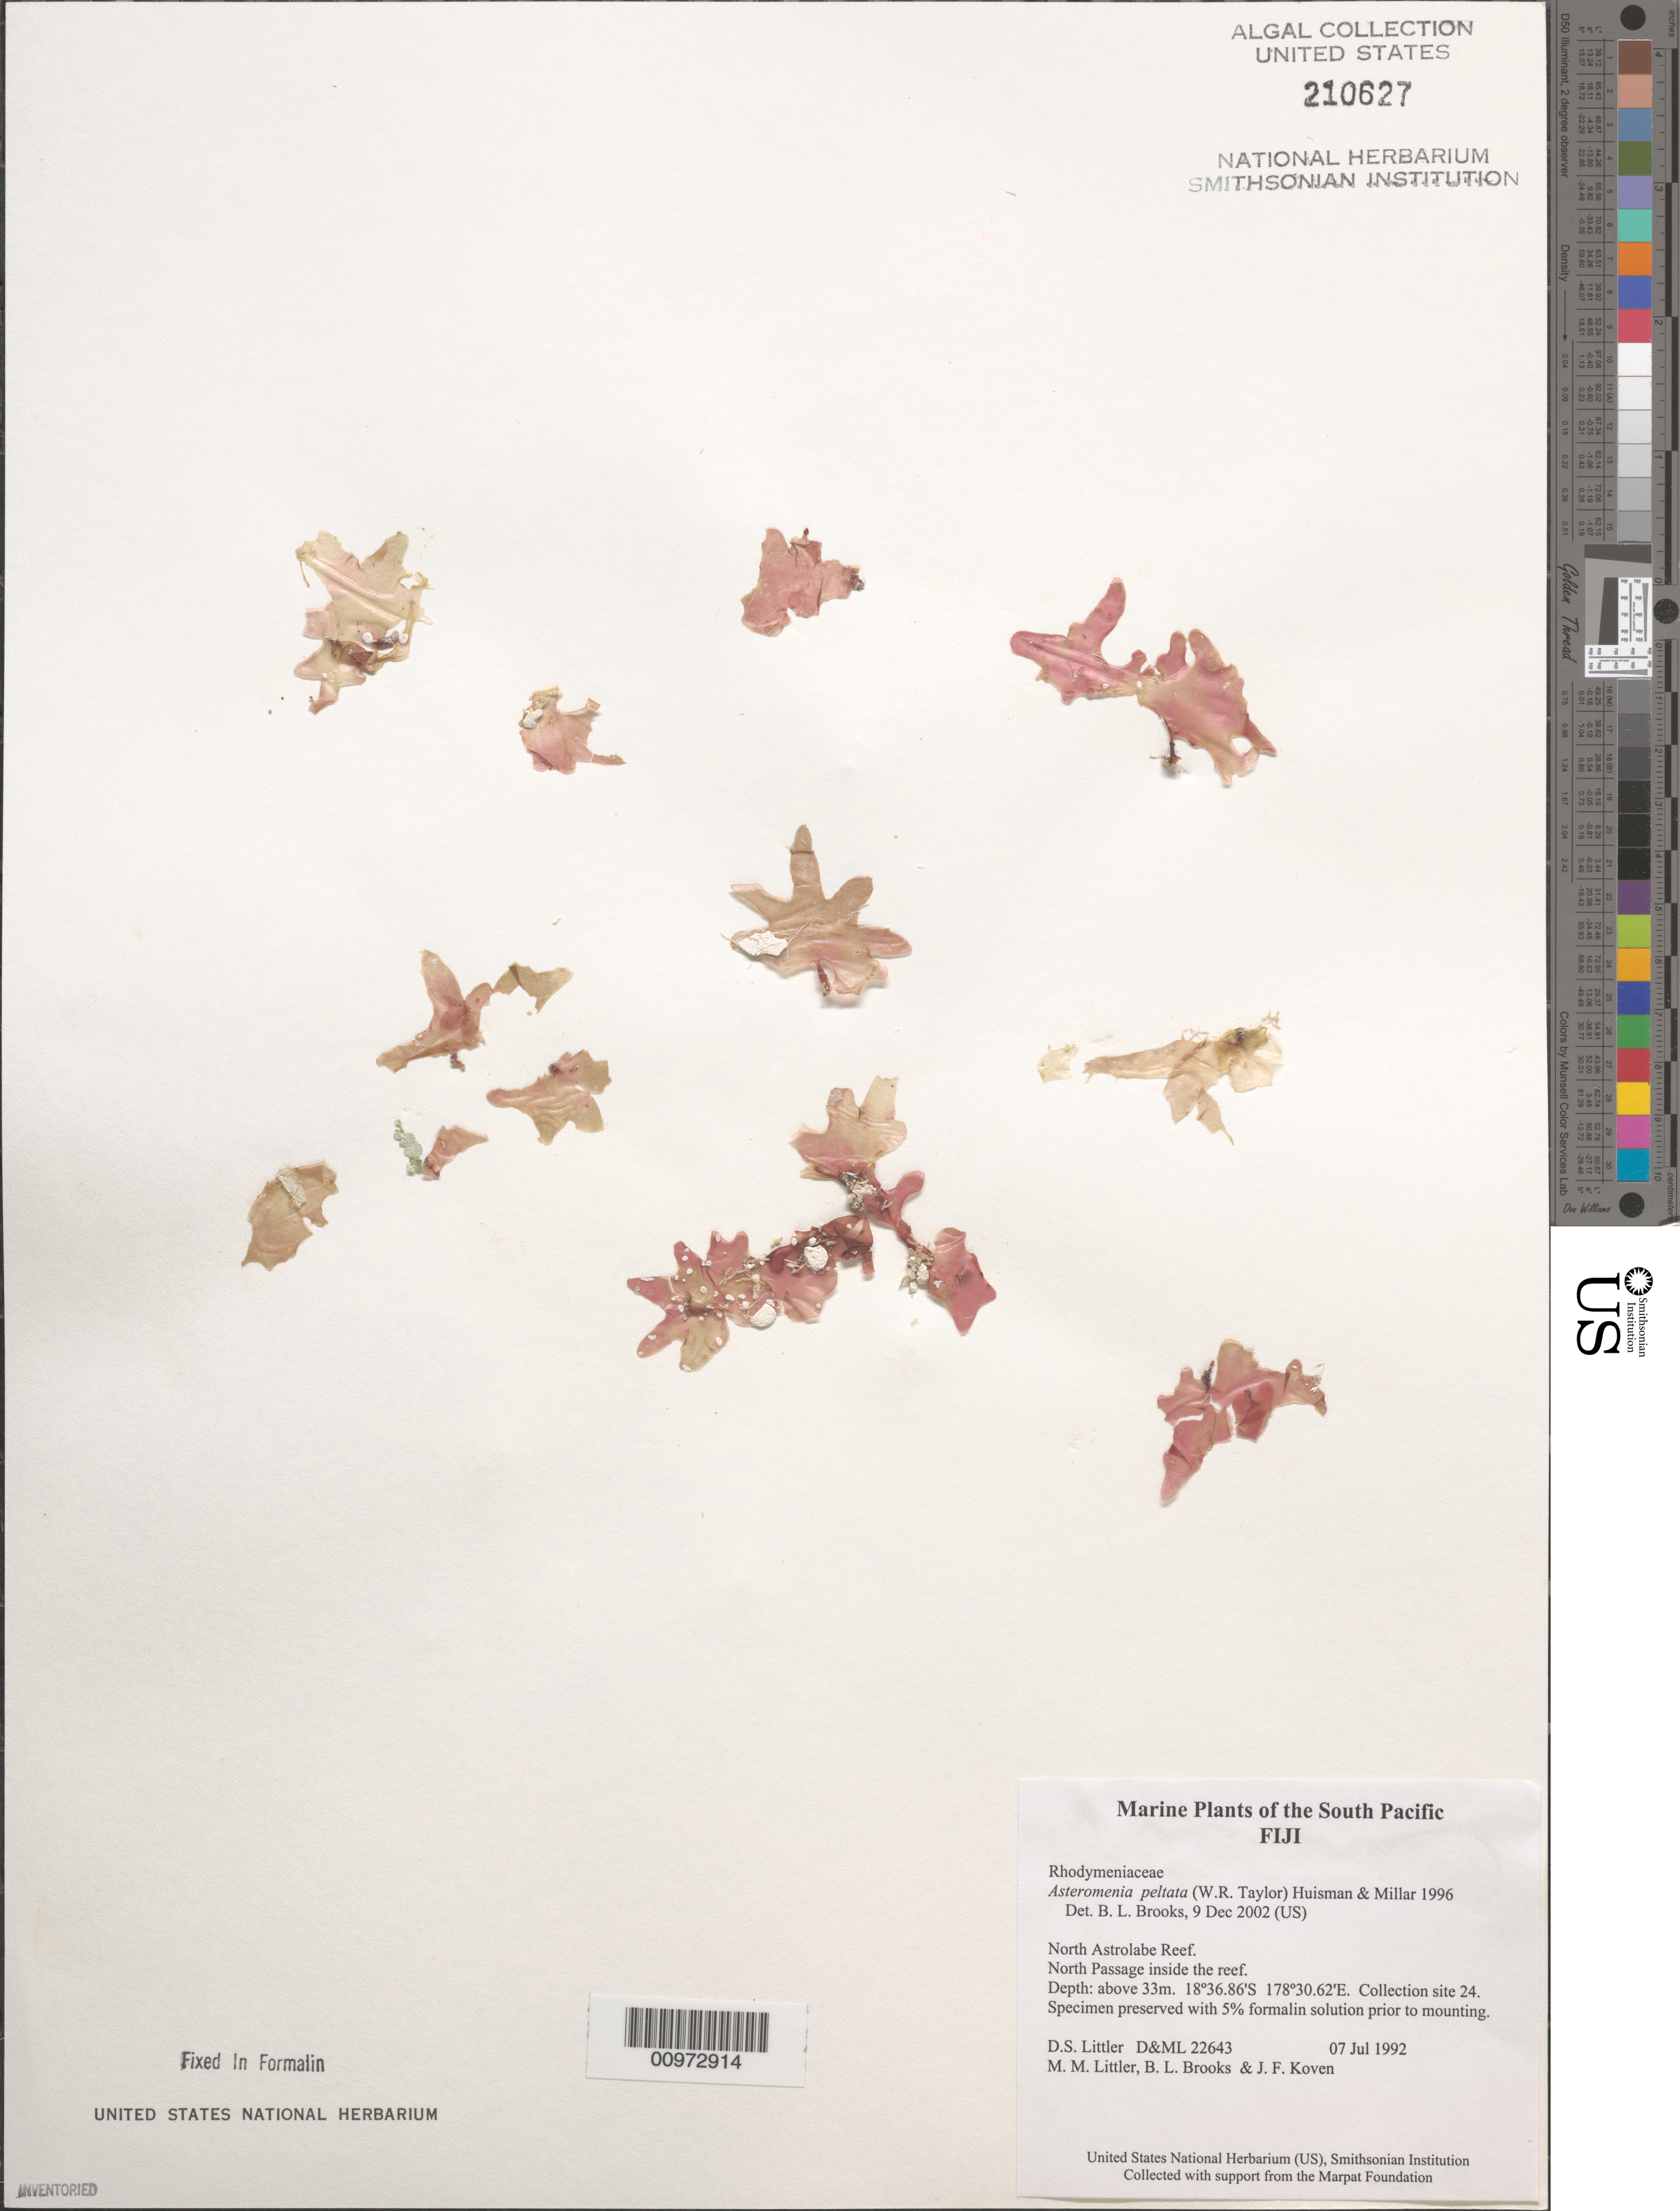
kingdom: Plantae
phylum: Rhodophyta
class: Florideophyceae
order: Rhodymeniales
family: Hymenocladiaceae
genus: Asteromenia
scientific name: Asteromenia peltata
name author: (W.R. Taylor) Huisman & A.J.K. Millar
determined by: Brooks, B. L., (BOT), Smithsonian Institution - National Museum of Natural History (UNITED STATES)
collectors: D. S. Littler, M. M. Littler, B. Brooks & J. Koven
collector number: D&ML 22643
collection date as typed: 07 Jul 1992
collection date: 1992-07-07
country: Fiji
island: North Astrolabe Reef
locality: North Astrolabe Reef, North Passage inside the reef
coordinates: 18 36.86'S, 178 30.62'E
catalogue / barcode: US 210627